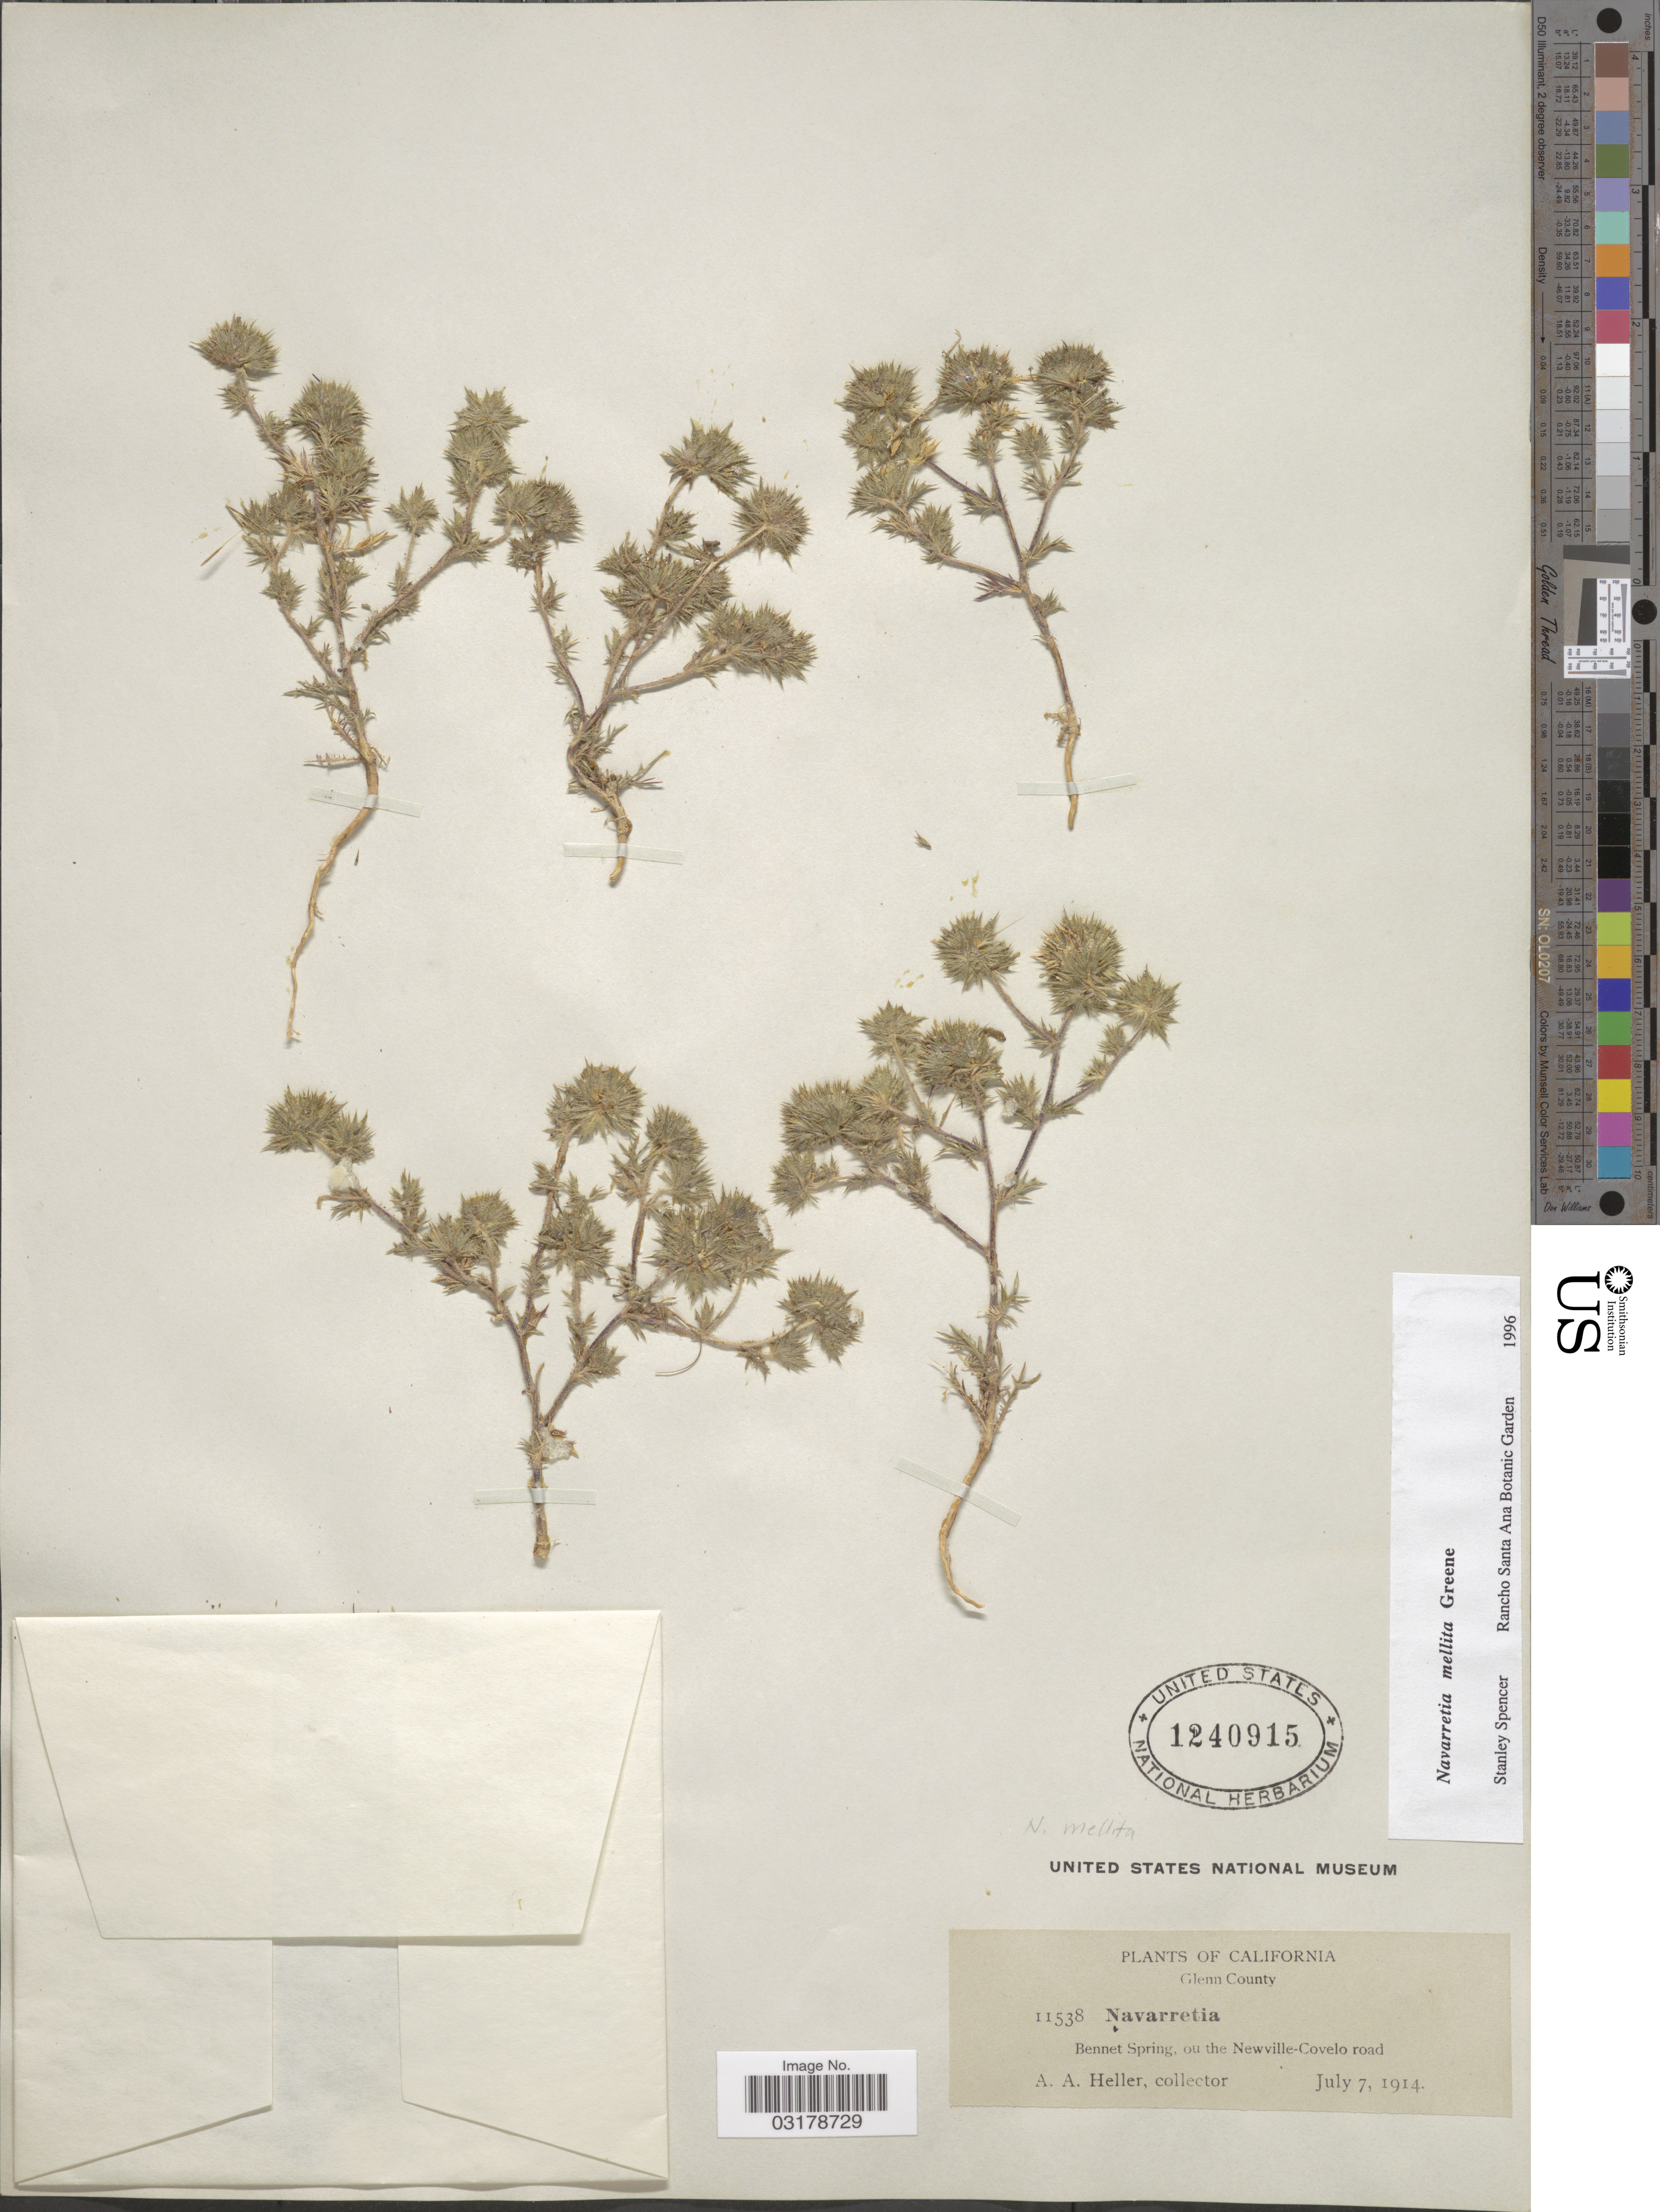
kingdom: Plantae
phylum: Tracheophyta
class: Magnoliopsida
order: Ericales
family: Polemoniaceae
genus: Navarretia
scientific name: Navarretia mellita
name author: Greene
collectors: A. A. Heller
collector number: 11538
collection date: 1914-07-07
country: United States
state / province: California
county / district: Glenn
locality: Glenn County. Bennet Spring, ou the Newville-Covelo road.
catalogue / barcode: US 1240915